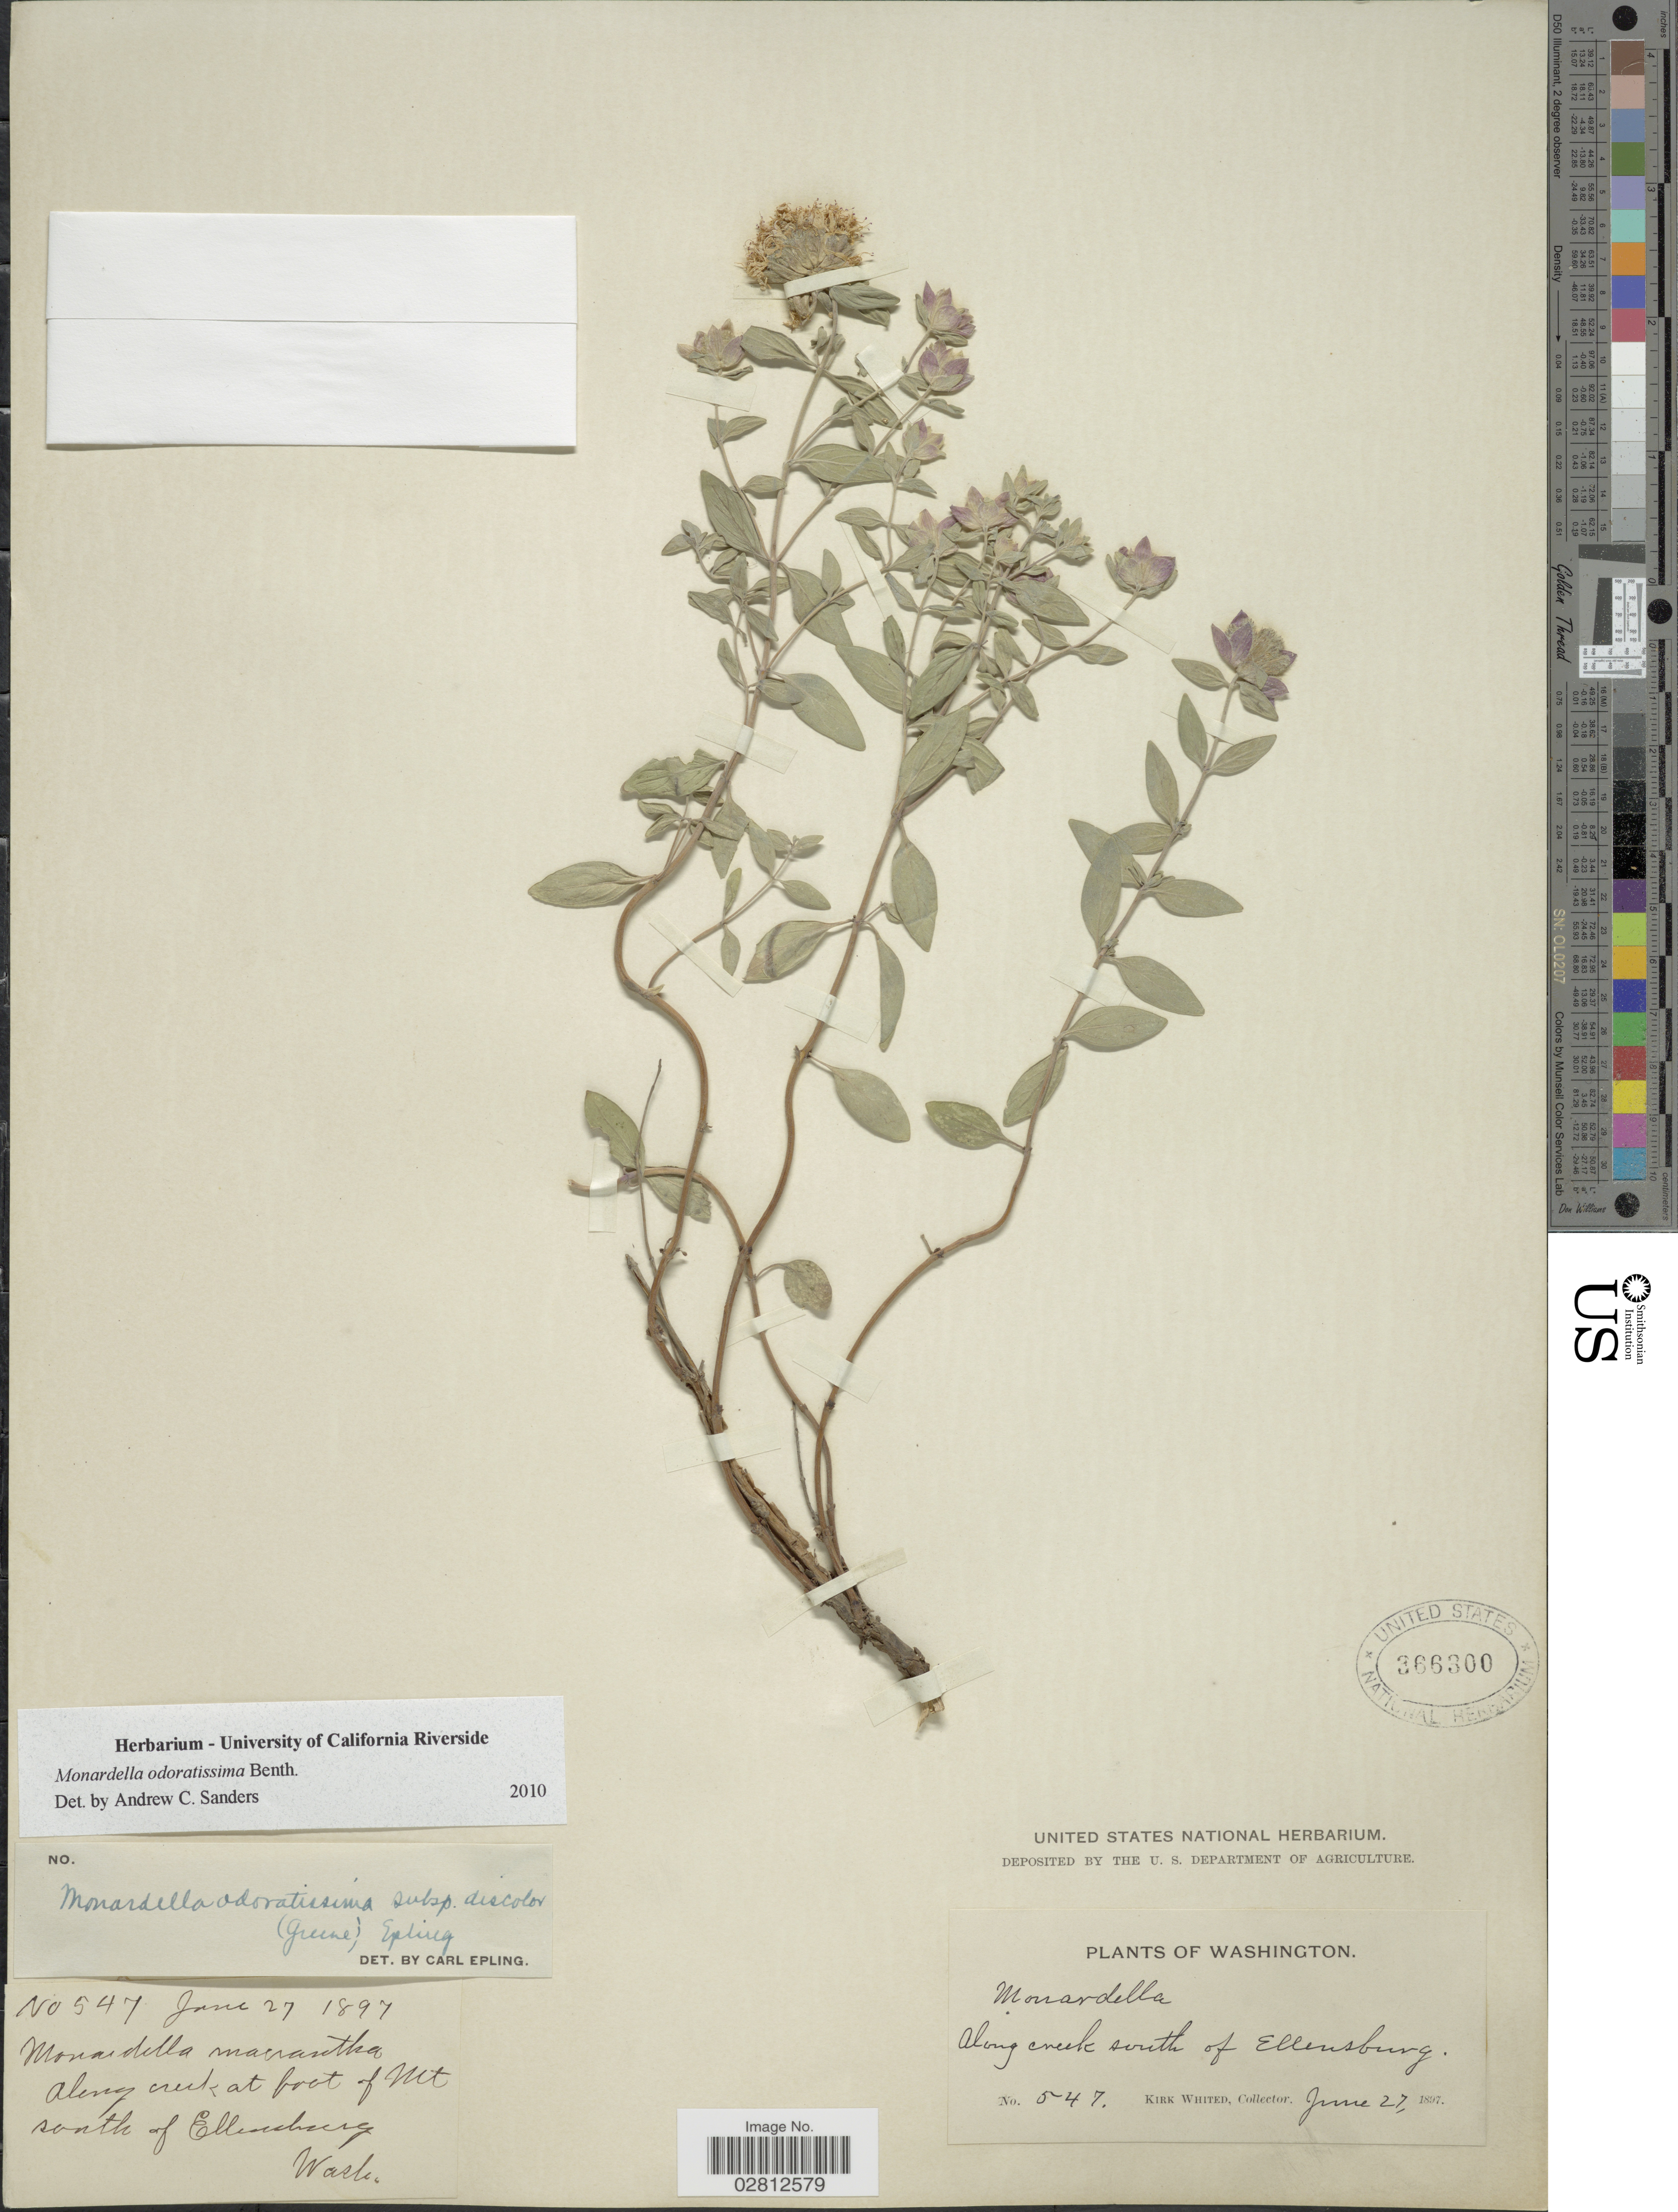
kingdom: Plantae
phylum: Tracheophyta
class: Magnoliopsida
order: Lamiales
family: Lamiaceae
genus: Monardella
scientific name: Monardella odoratissima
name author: Benth.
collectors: K. Whited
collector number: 547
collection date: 1897-06-27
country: United States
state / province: Washington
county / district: Kittitas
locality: Along creek south of Ellensburg.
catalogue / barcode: US 366300